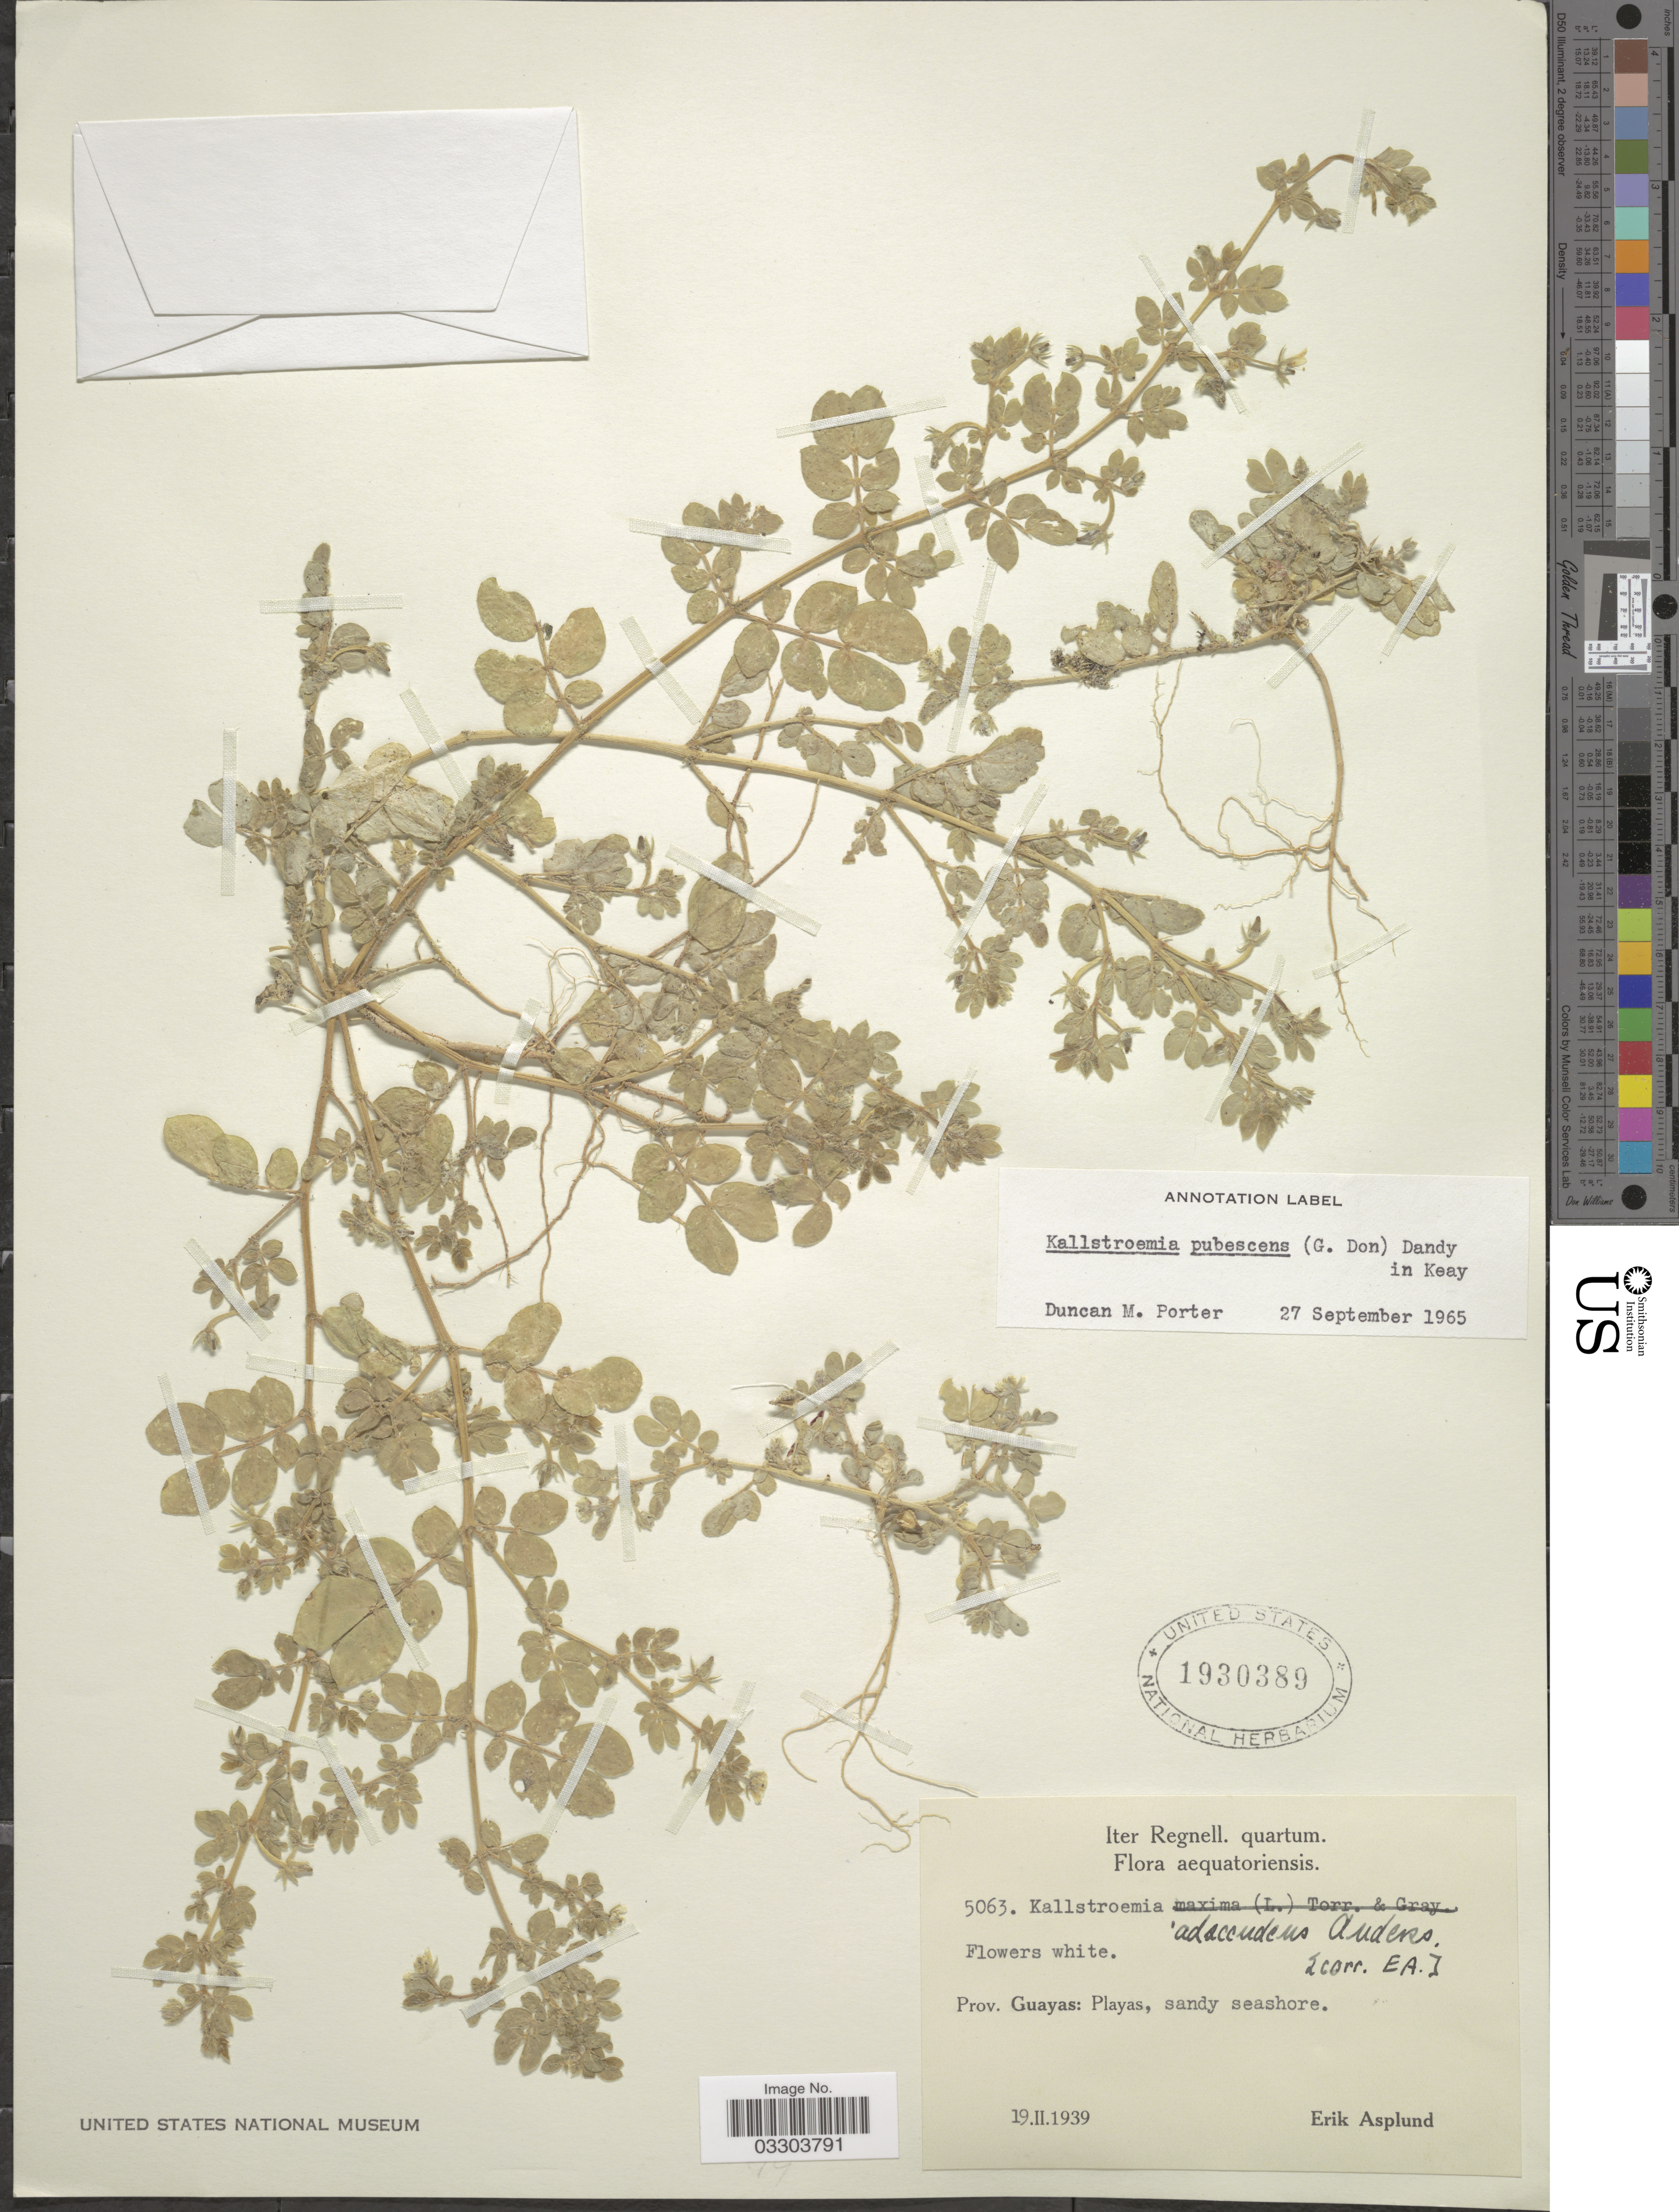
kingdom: Plantae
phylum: Tracheophyta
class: Magnoliopsida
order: Zygophyllales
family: Zygophyllaceae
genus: Kallstroemia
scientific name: Kallstroemia pubescens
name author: (G. Don) Dandy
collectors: E. Asplund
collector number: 5063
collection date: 1939-02-19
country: Ecuador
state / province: Guayas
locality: Playas, sandy seashore.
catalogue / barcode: US 1930389